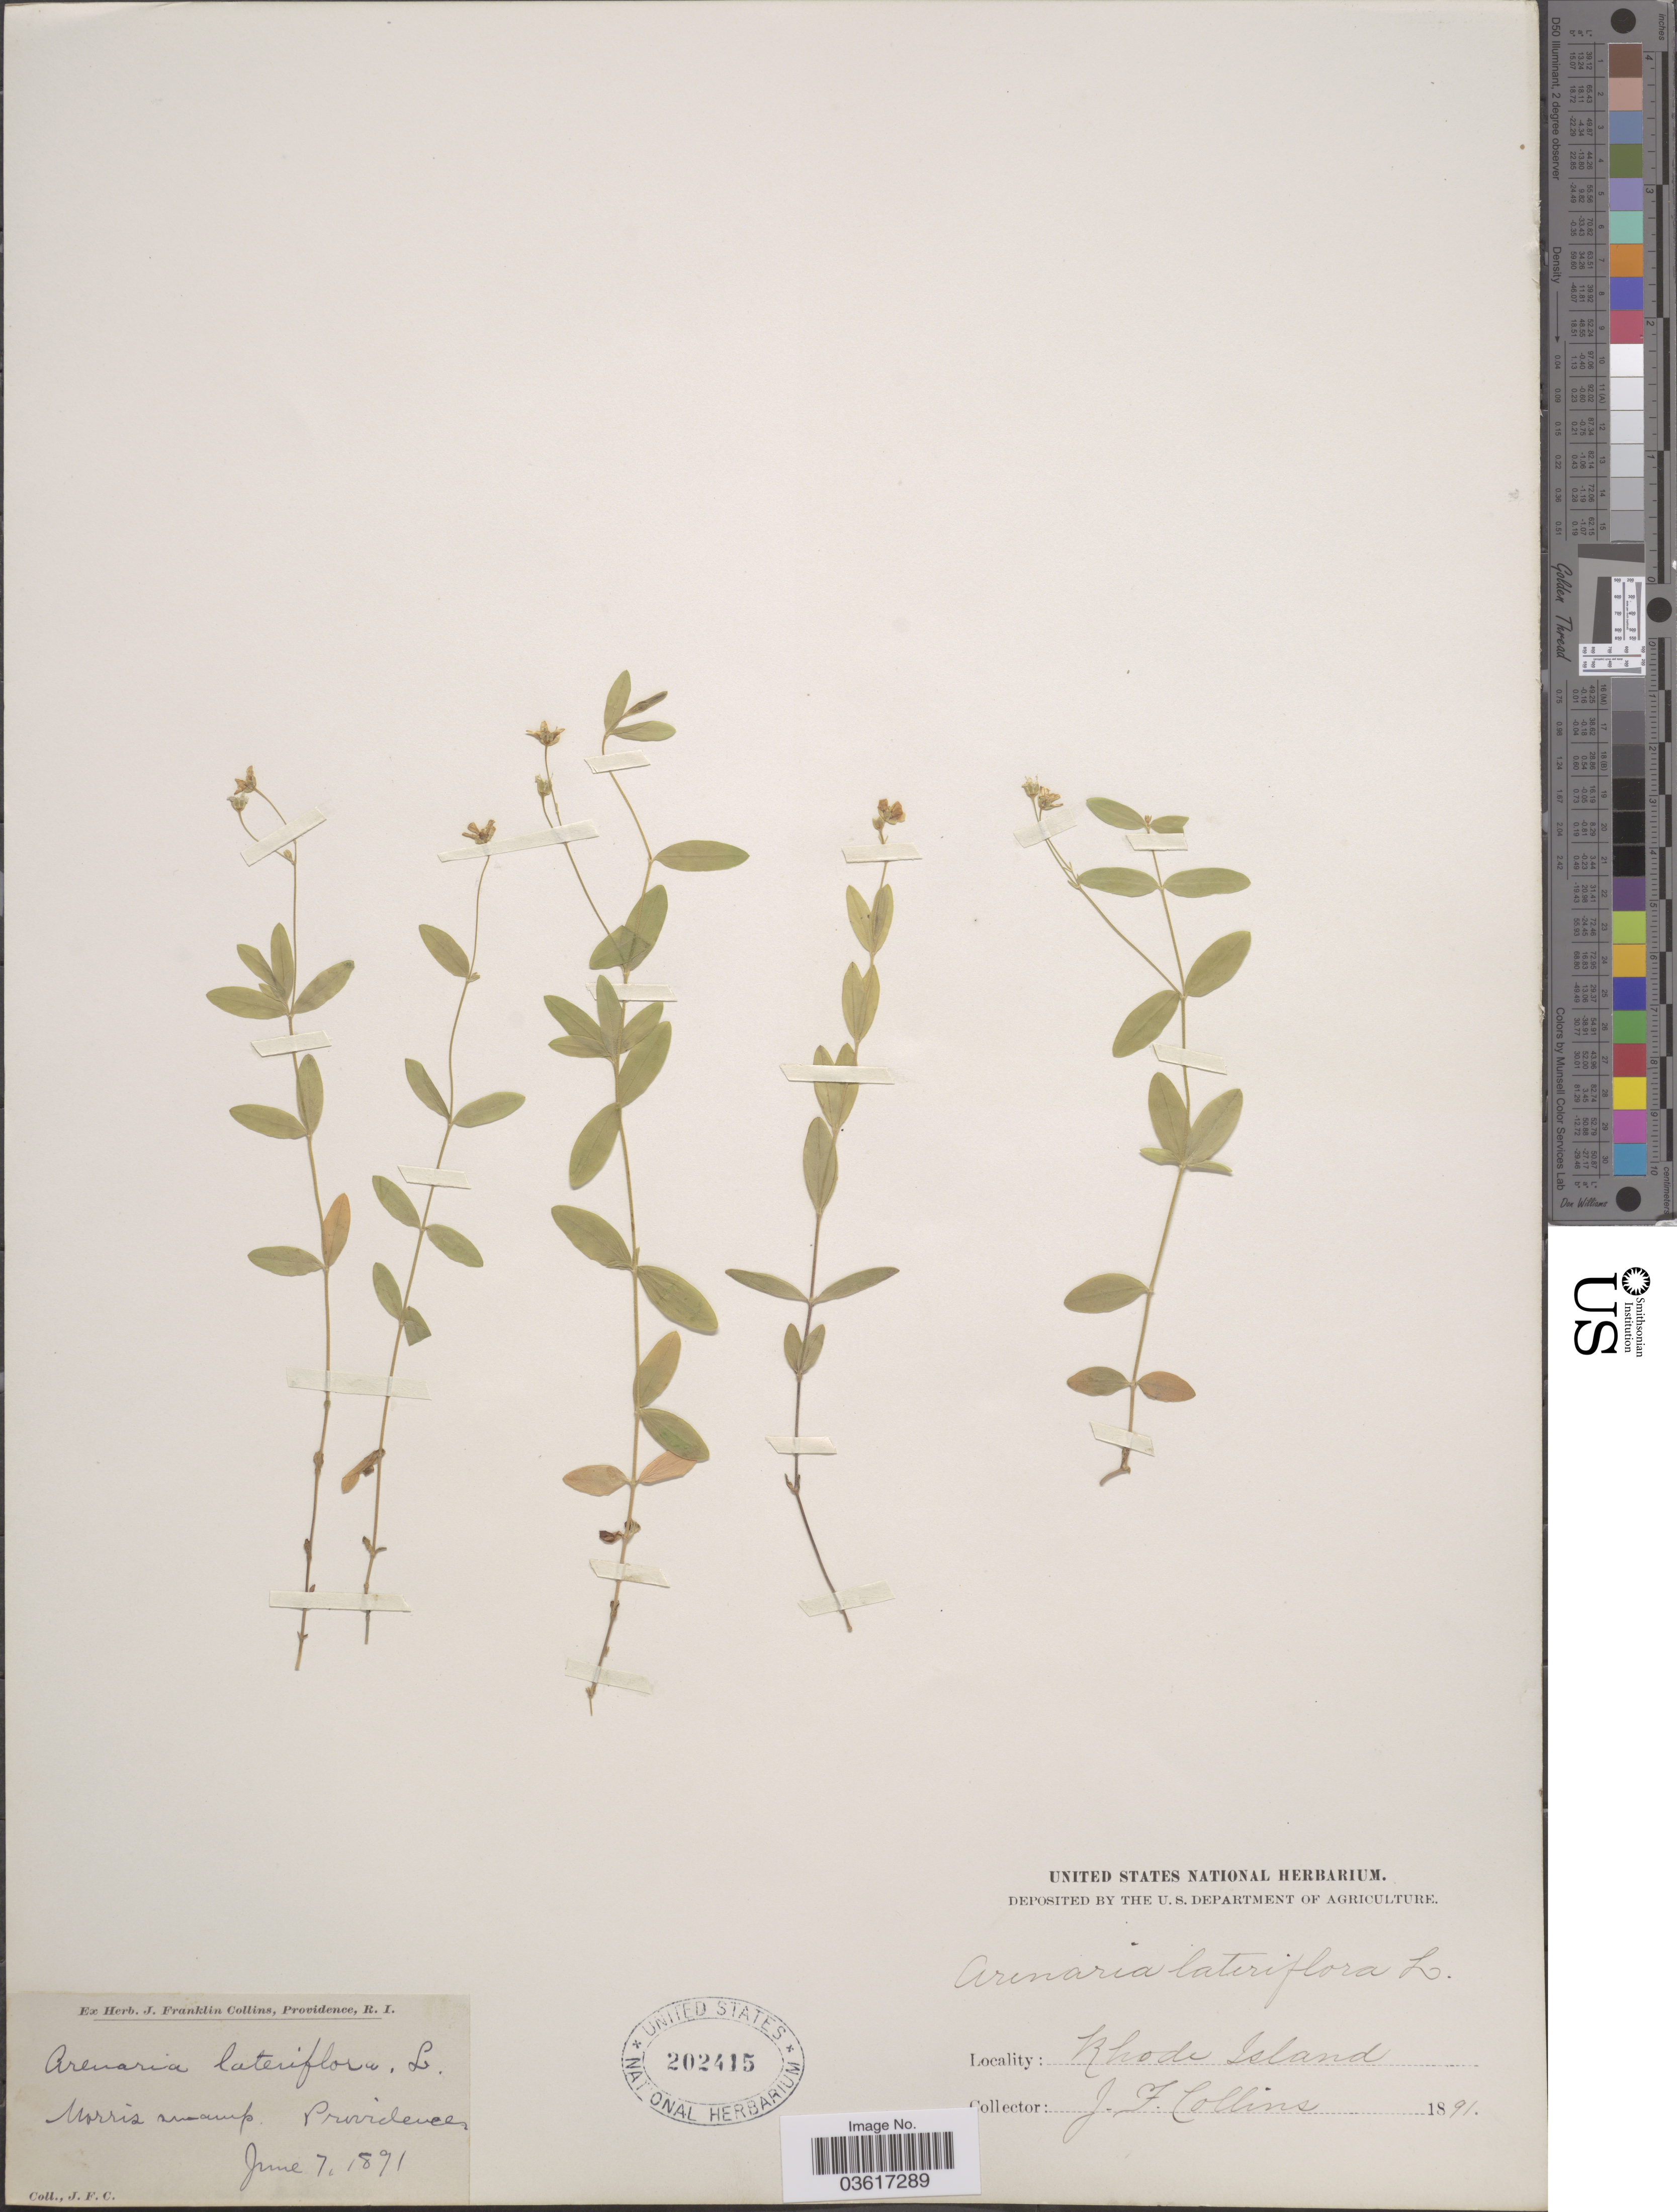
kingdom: Plantae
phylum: Tracheophyta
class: Magnoliopsida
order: Caryophyllales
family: Caryophyllaceae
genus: Moehringia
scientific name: Moehringia lateriflora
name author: (L.) Fenzl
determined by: Strong, Mark T., (BOT), Smithsonian Institution - National Museum of Natural History (UNITED STATES)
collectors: J. Collins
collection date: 1891-06-07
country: United States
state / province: Rhode Island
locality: Morris swamp. Providence.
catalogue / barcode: US 202415